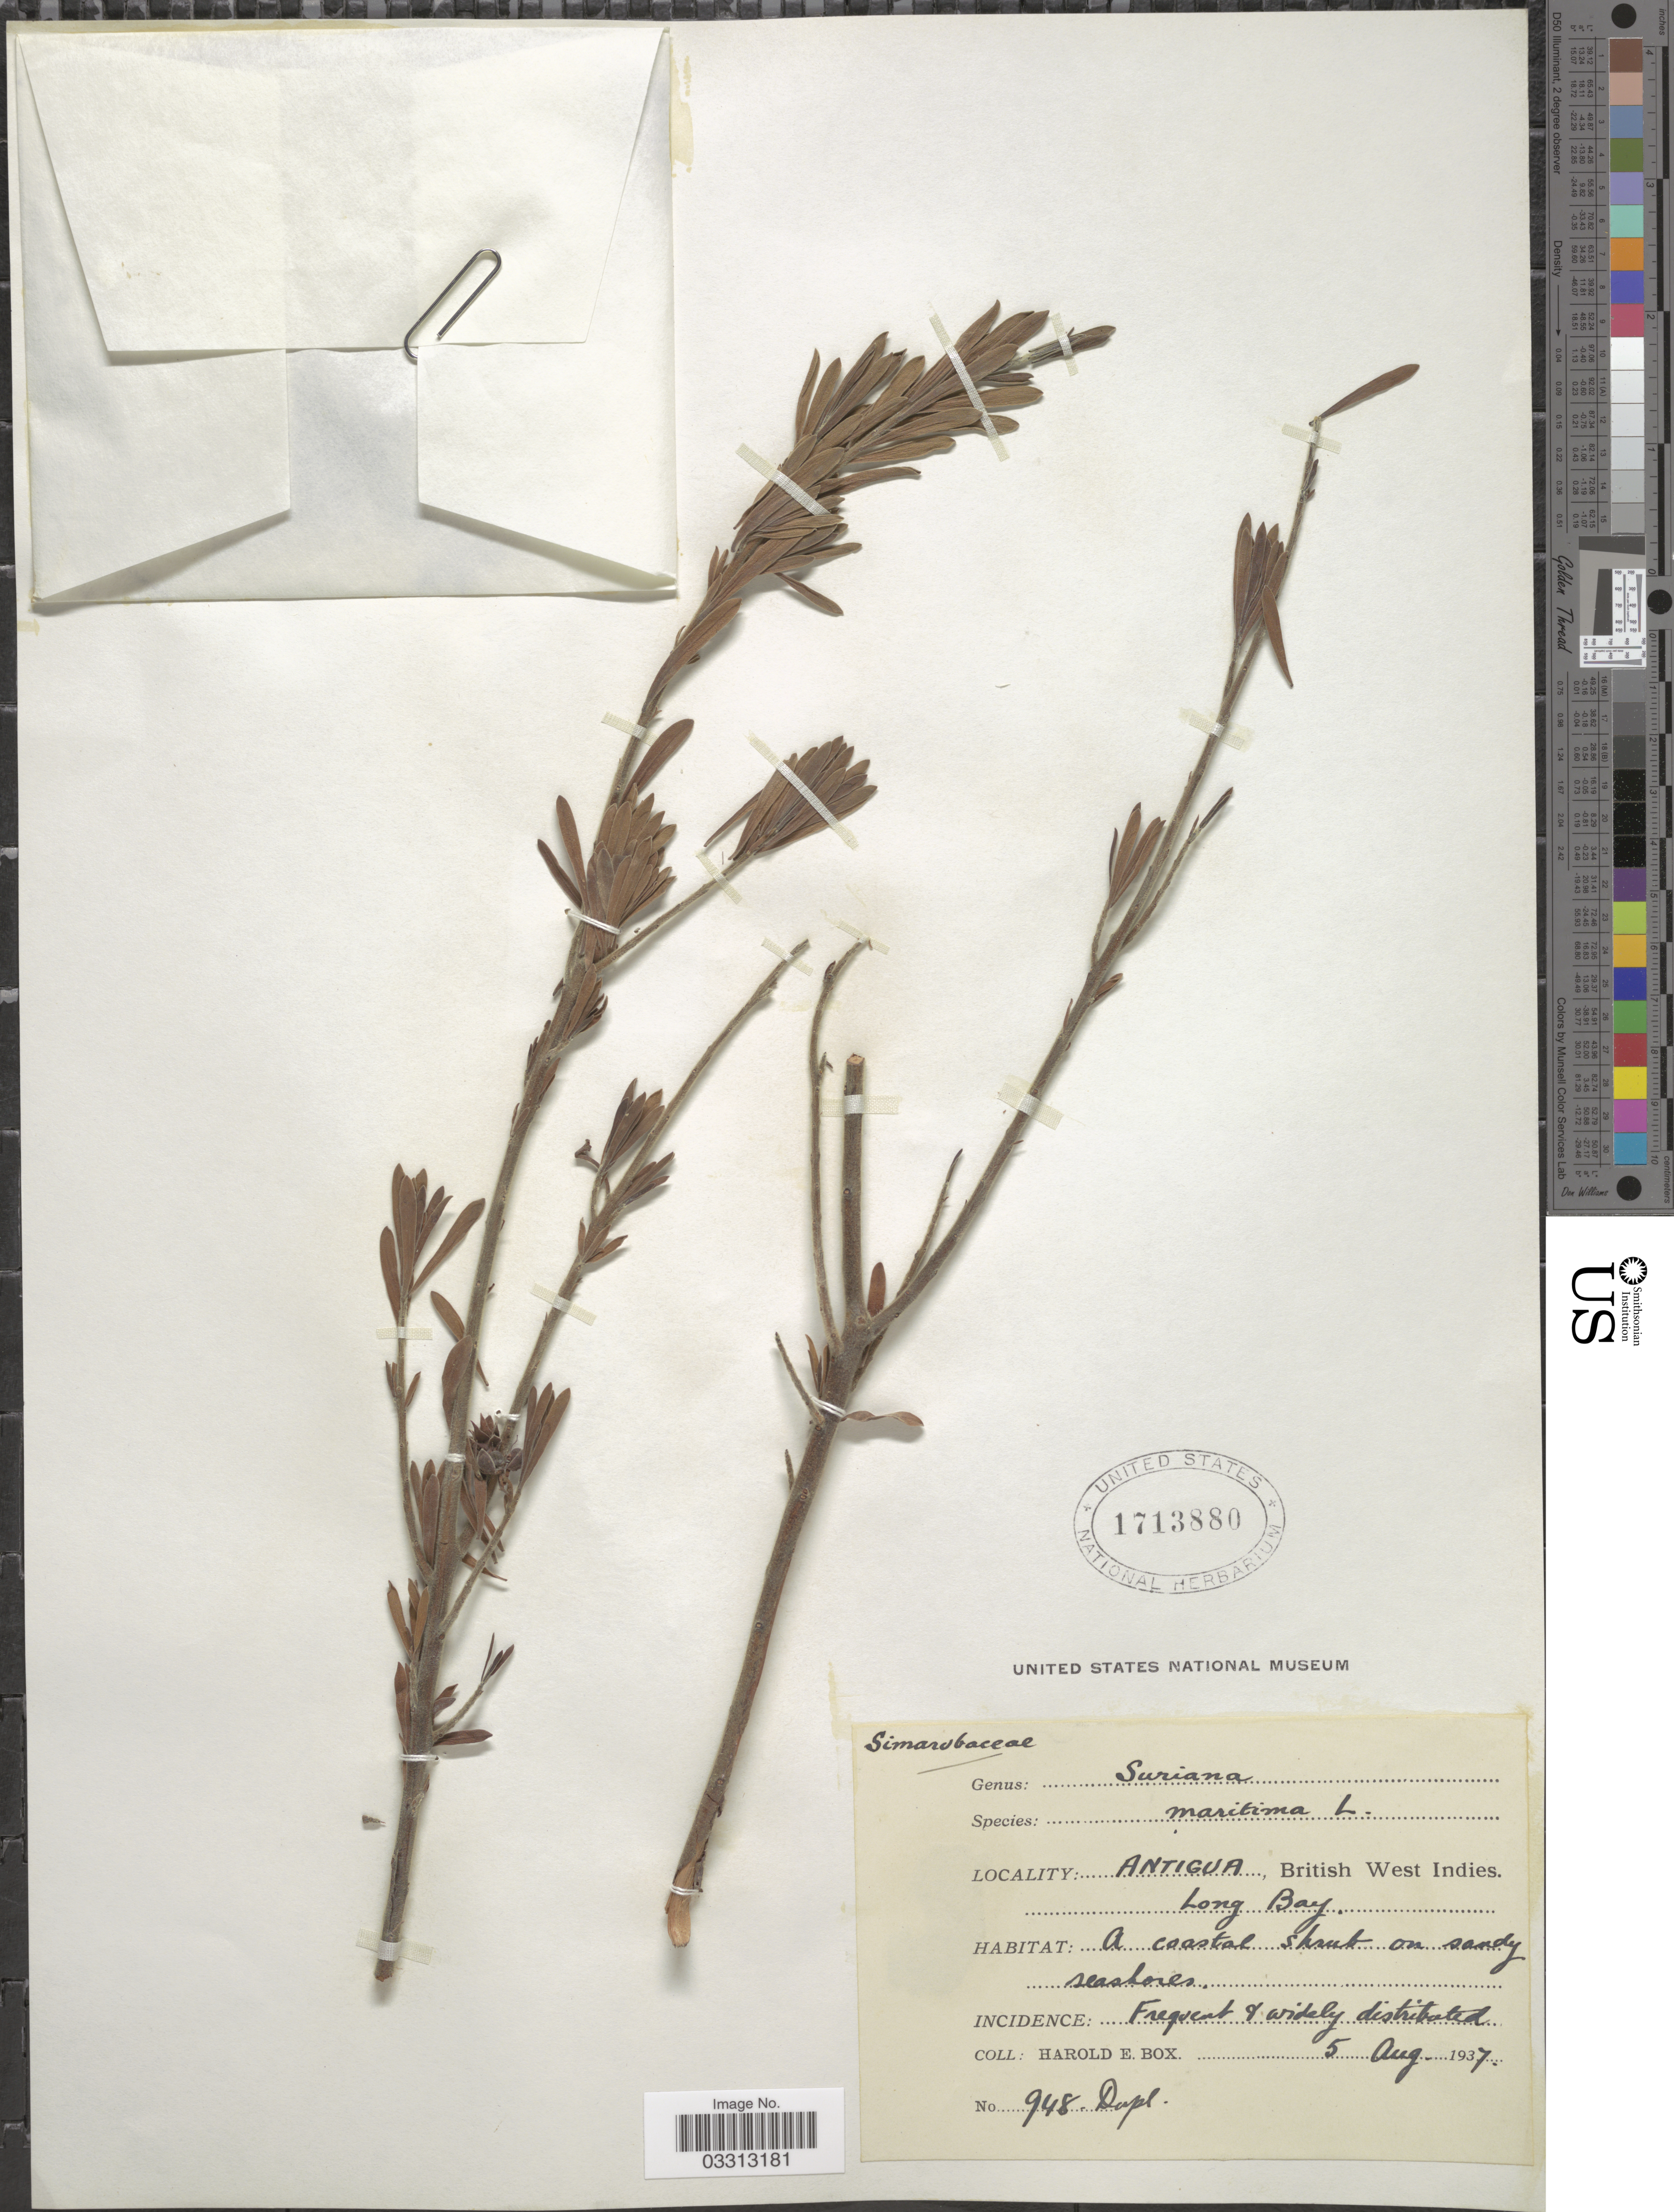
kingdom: Plantae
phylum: Tracheophyta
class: Magnoliopsida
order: Fabales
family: Surianaceae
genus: Suriana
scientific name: Suriana maritima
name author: L.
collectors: H. E. Box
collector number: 948Dupl.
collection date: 1937-08-05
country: Antigua and Barbuda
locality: Antigua, British West Indies. Long Bay.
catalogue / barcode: US 1713880